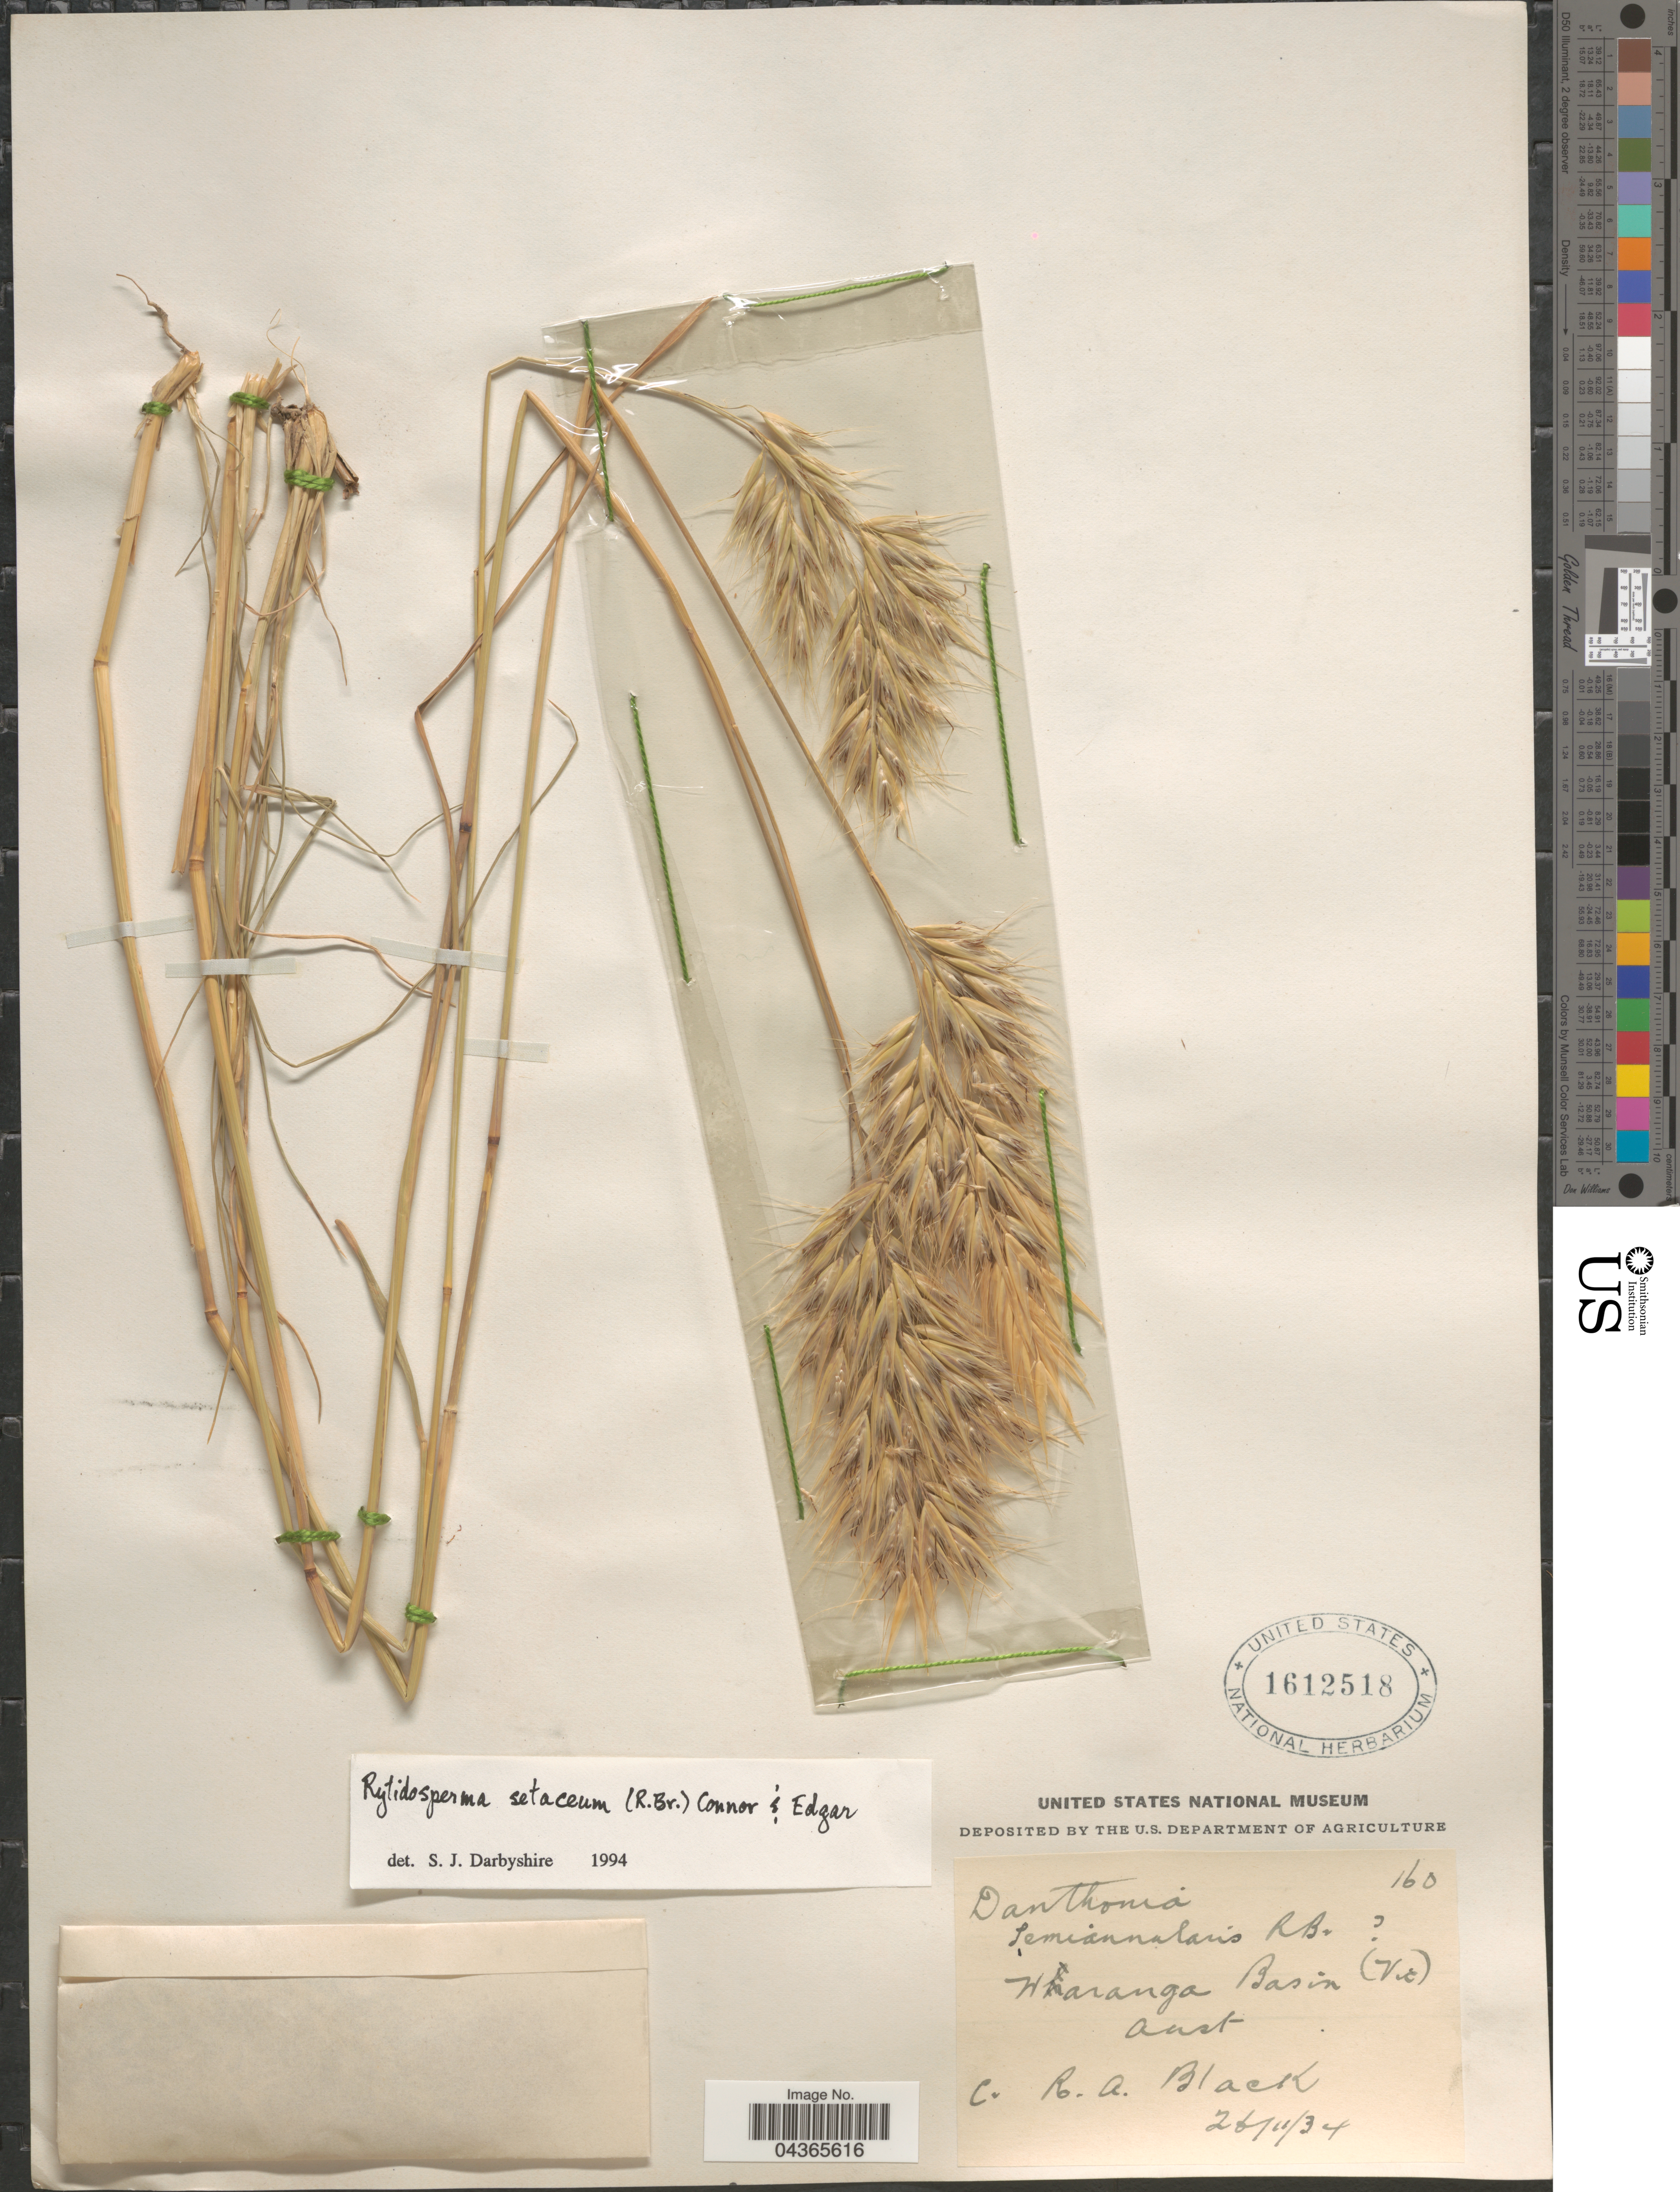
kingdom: Plantae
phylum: Tracheophyta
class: Liliopsida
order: Poales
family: Poaceae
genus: Rytidosperma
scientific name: Rytidosperma setaceum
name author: (R. Br.) Connor & Edgar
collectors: R. A. Black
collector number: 160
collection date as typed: Transcribed d/m/y: 26/11/34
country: Australia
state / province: Victoria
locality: Waranga Basin (Vic).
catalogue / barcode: US 1612518